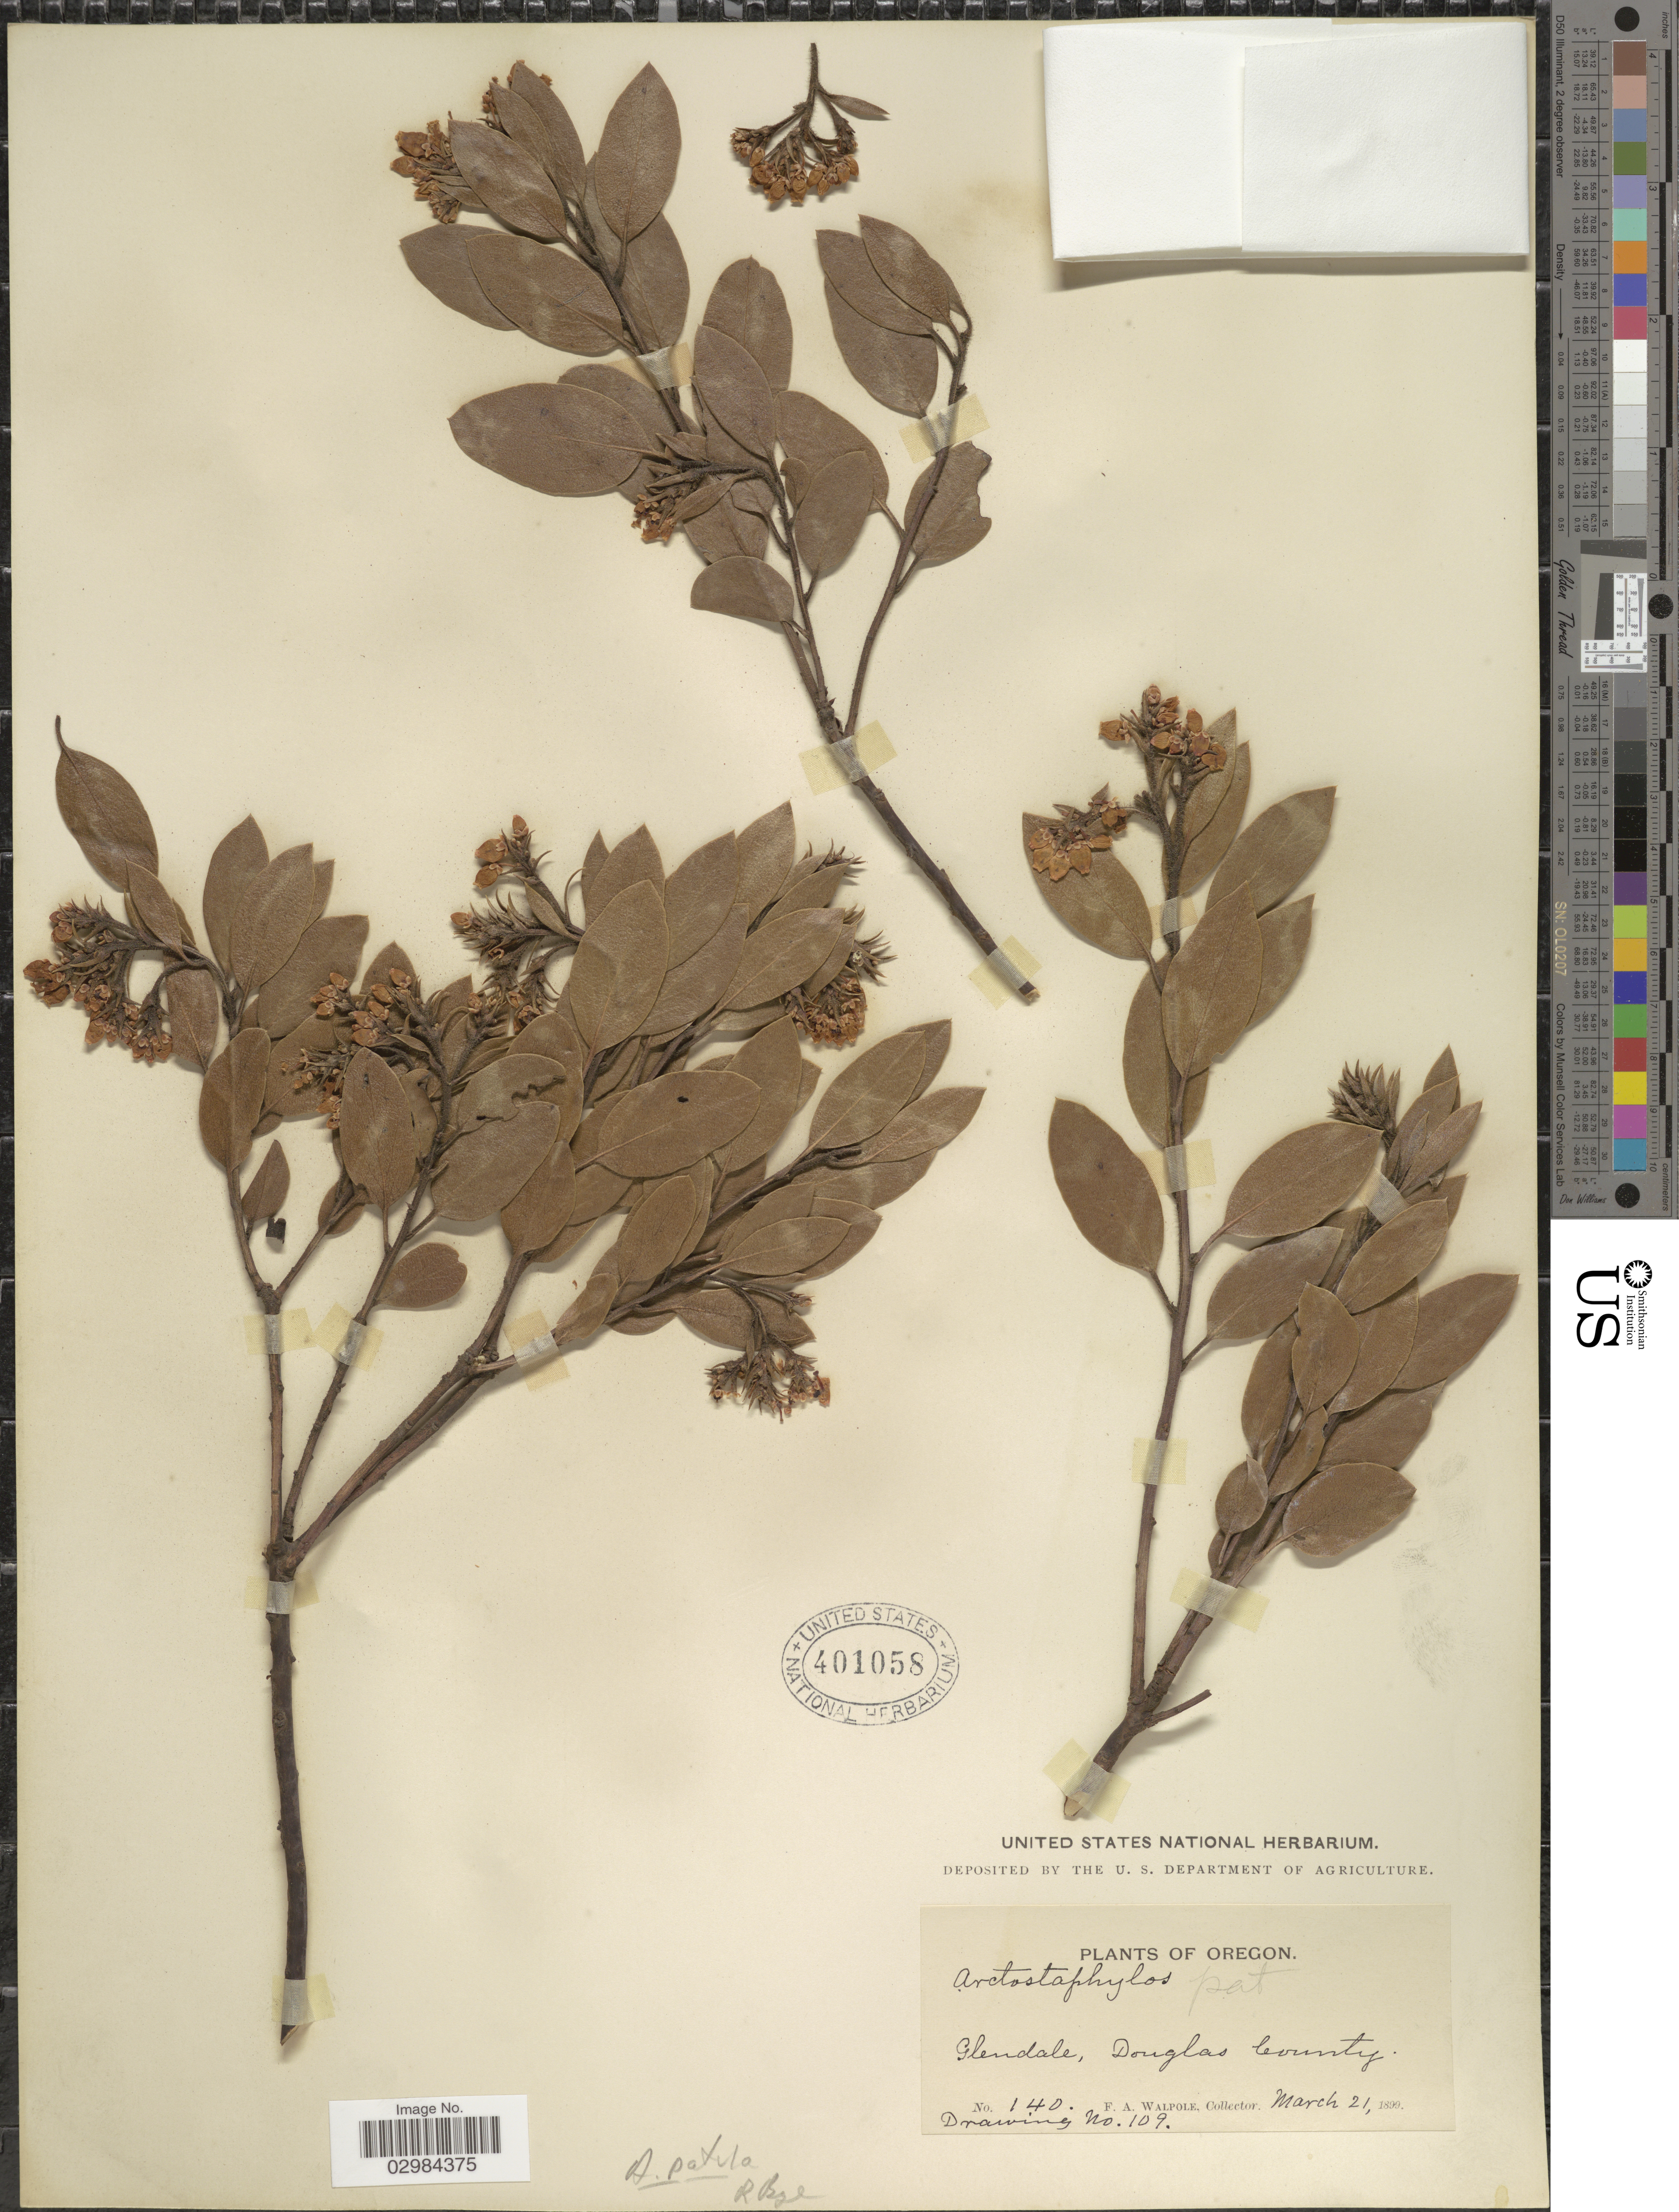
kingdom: Plantae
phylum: Tracheophyta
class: Magnoliopsida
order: Ericales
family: Ericaceae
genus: Arctostaphylos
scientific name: Arctostaphylos patula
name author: Greene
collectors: F. Walpole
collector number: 140/109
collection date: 1899-03-21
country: United States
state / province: Oregon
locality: Glendale, Douglas County.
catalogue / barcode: US 401058